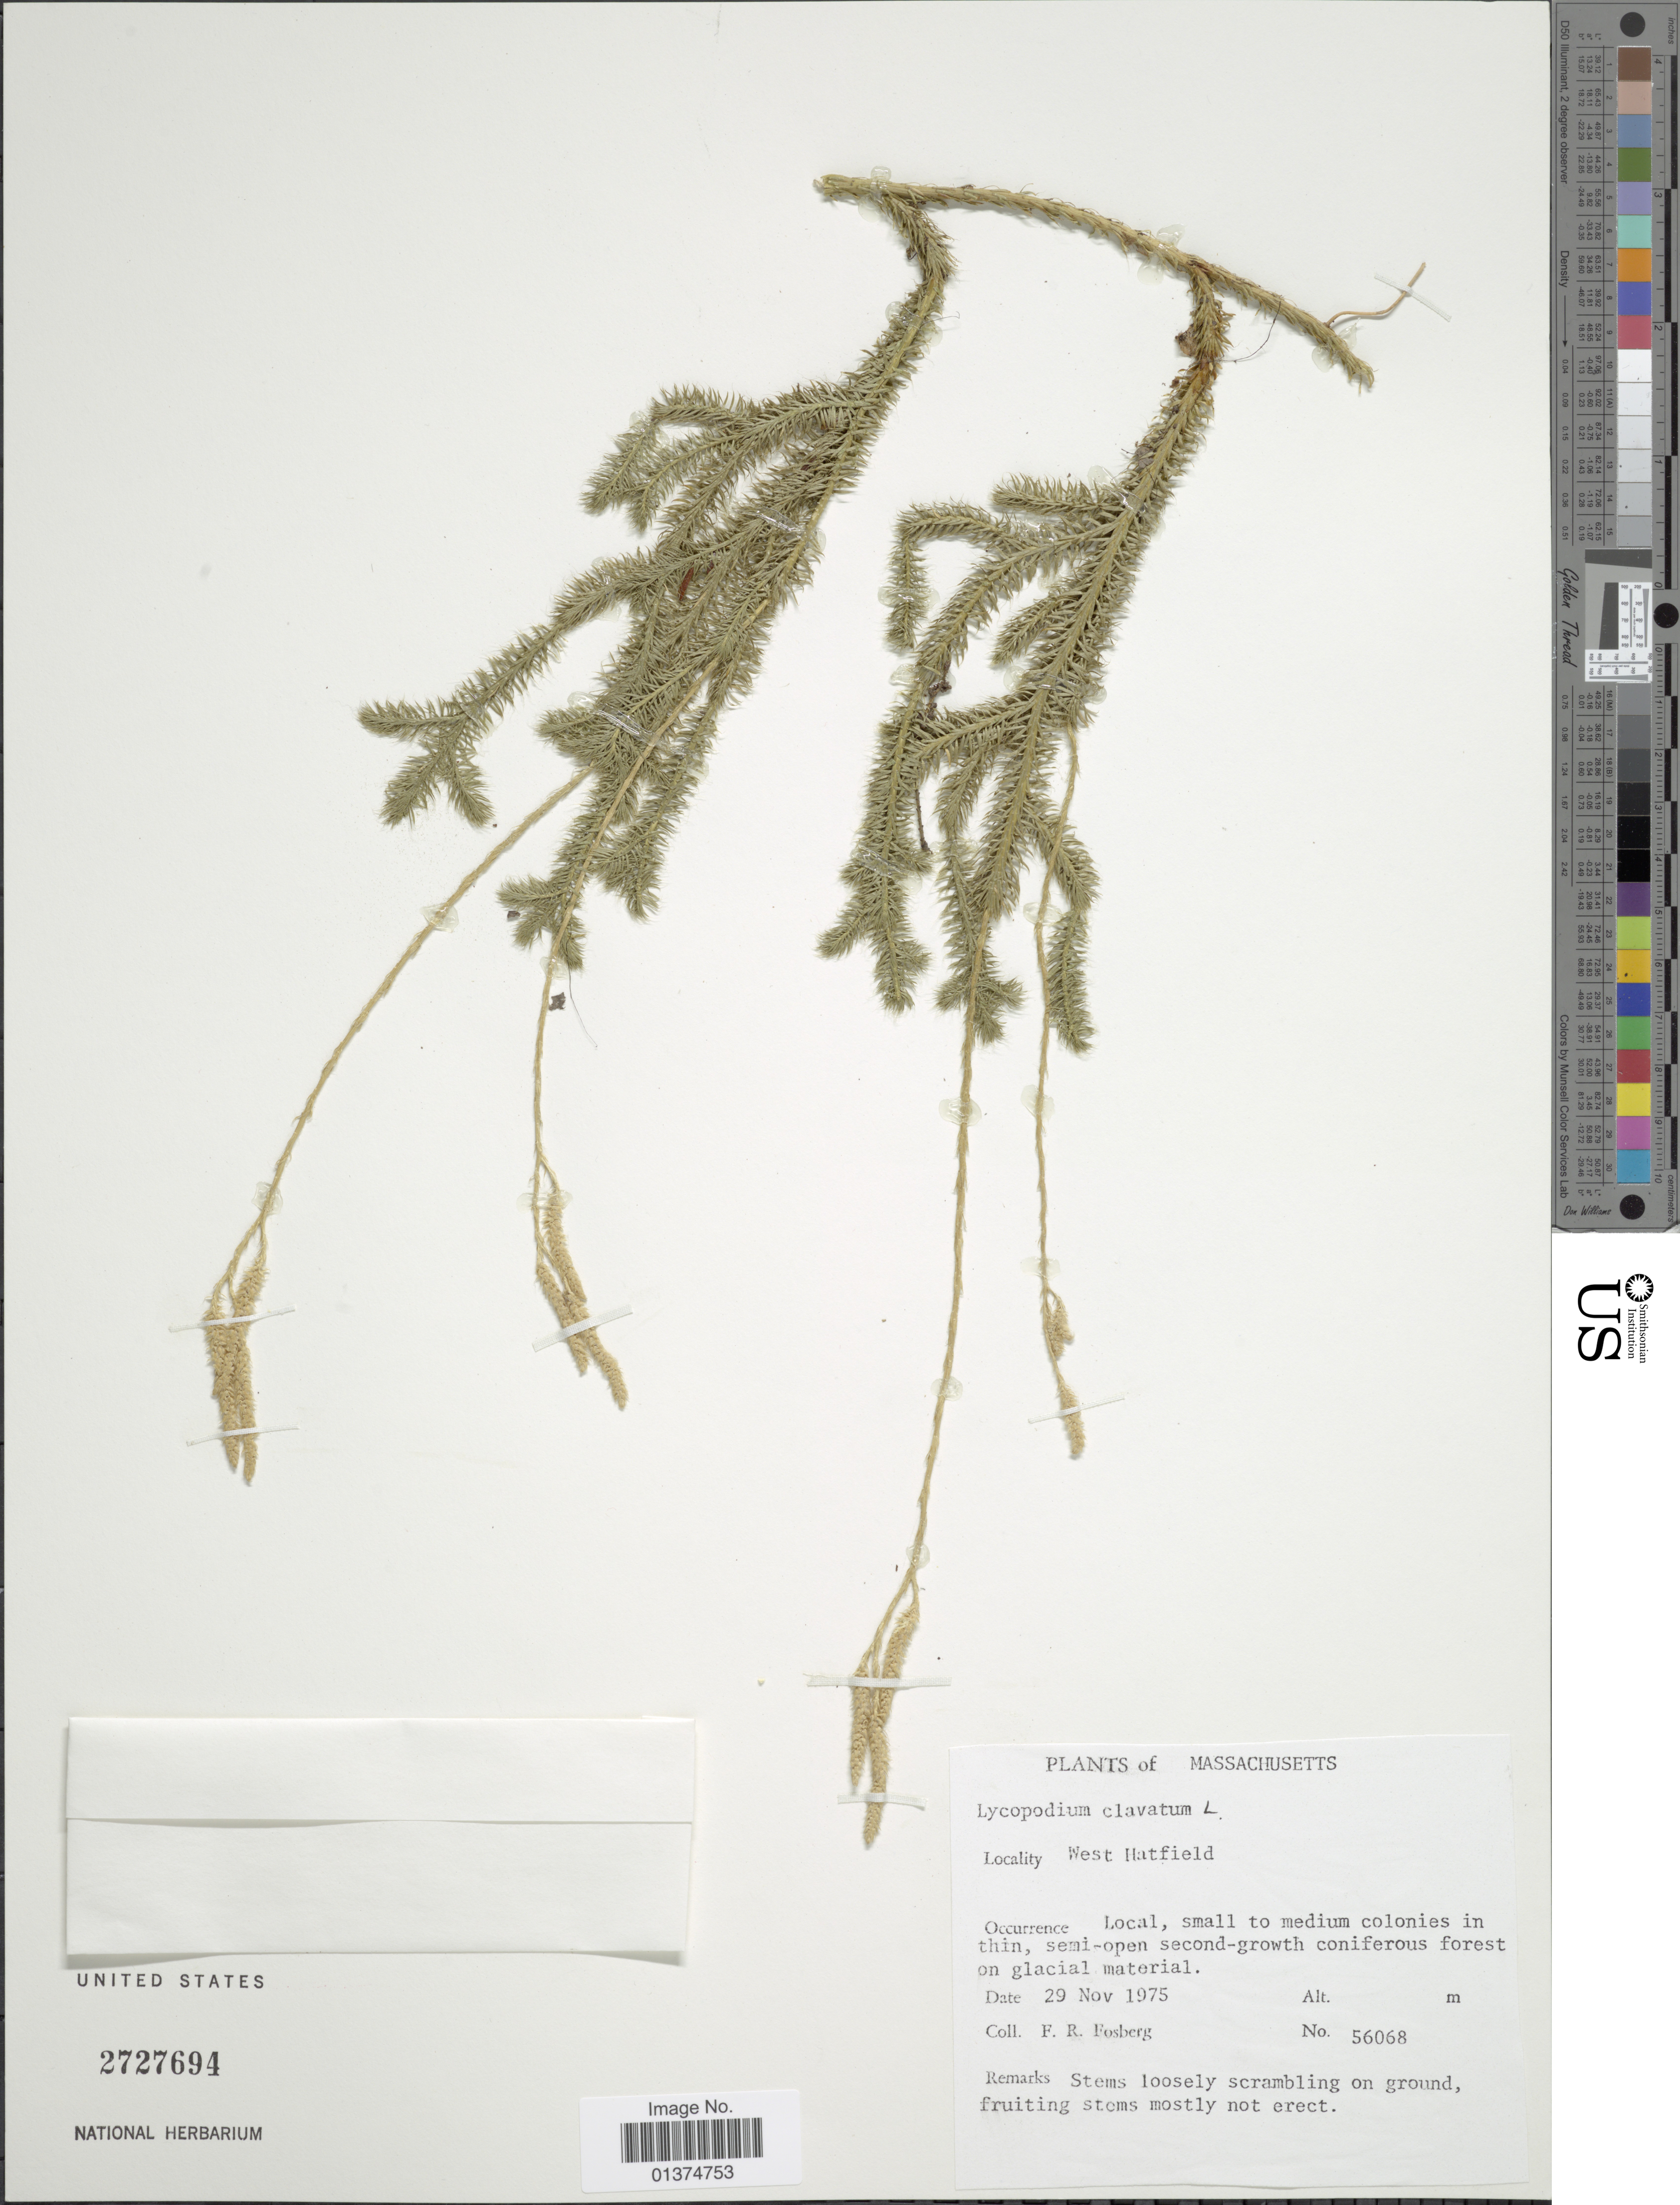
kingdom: Plantae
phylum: Tracheophyta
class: Lycopodiopsida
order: Lycopodiales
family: Lycopodiaceae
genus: Lycopodium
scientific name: Lycopodium clavatum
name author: L.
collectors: F. R. Fosberg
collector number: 56068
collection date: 1975-11-29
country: United States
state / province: Massachusetts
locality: West Hatfield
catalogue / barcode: US 2727694